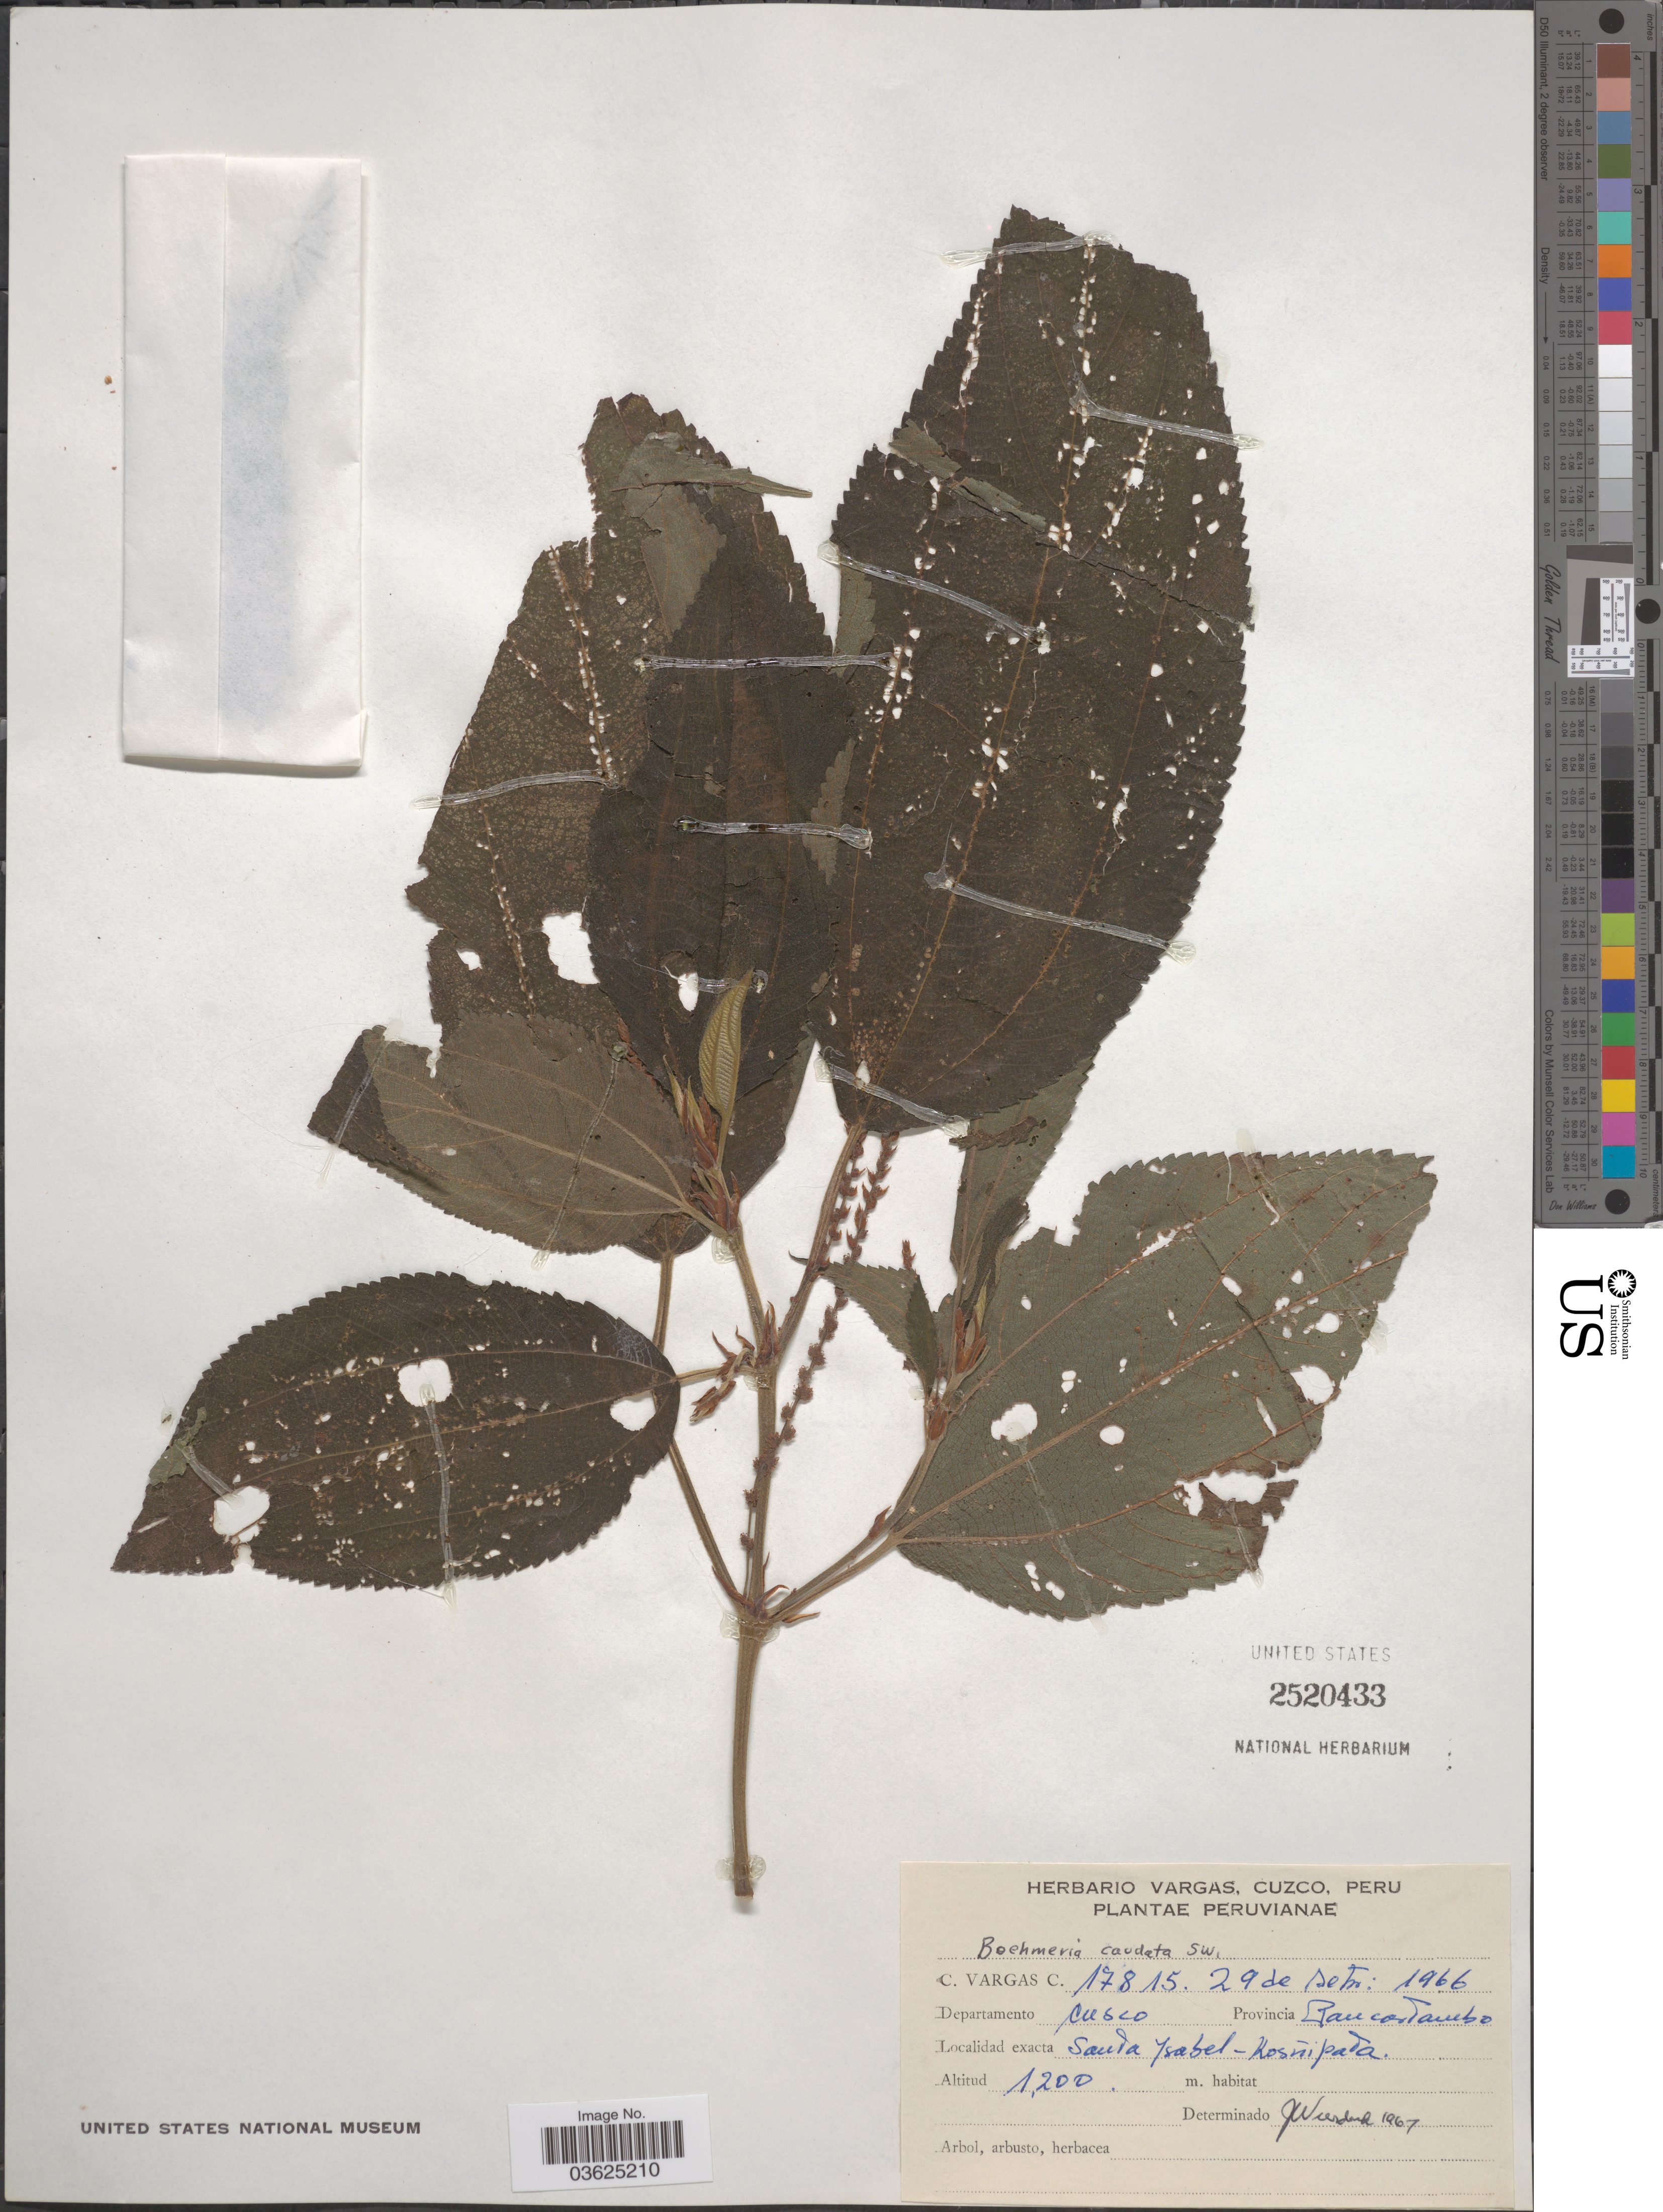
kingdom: Plantae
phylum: Tracheophyta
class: Magnoliopsida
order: Rosales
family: Urticaceae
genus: Boehmeria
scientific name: Boehmeria caudata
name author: Sw.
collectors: C. Vargas Calderón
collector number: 17815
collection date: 1966-09-29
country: Peru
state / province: Cusco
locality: Departamento Cuzco. Provincia Paucartambo. Santa Isabel-Kosnipata.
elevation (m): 1200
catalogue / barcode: US 2520433